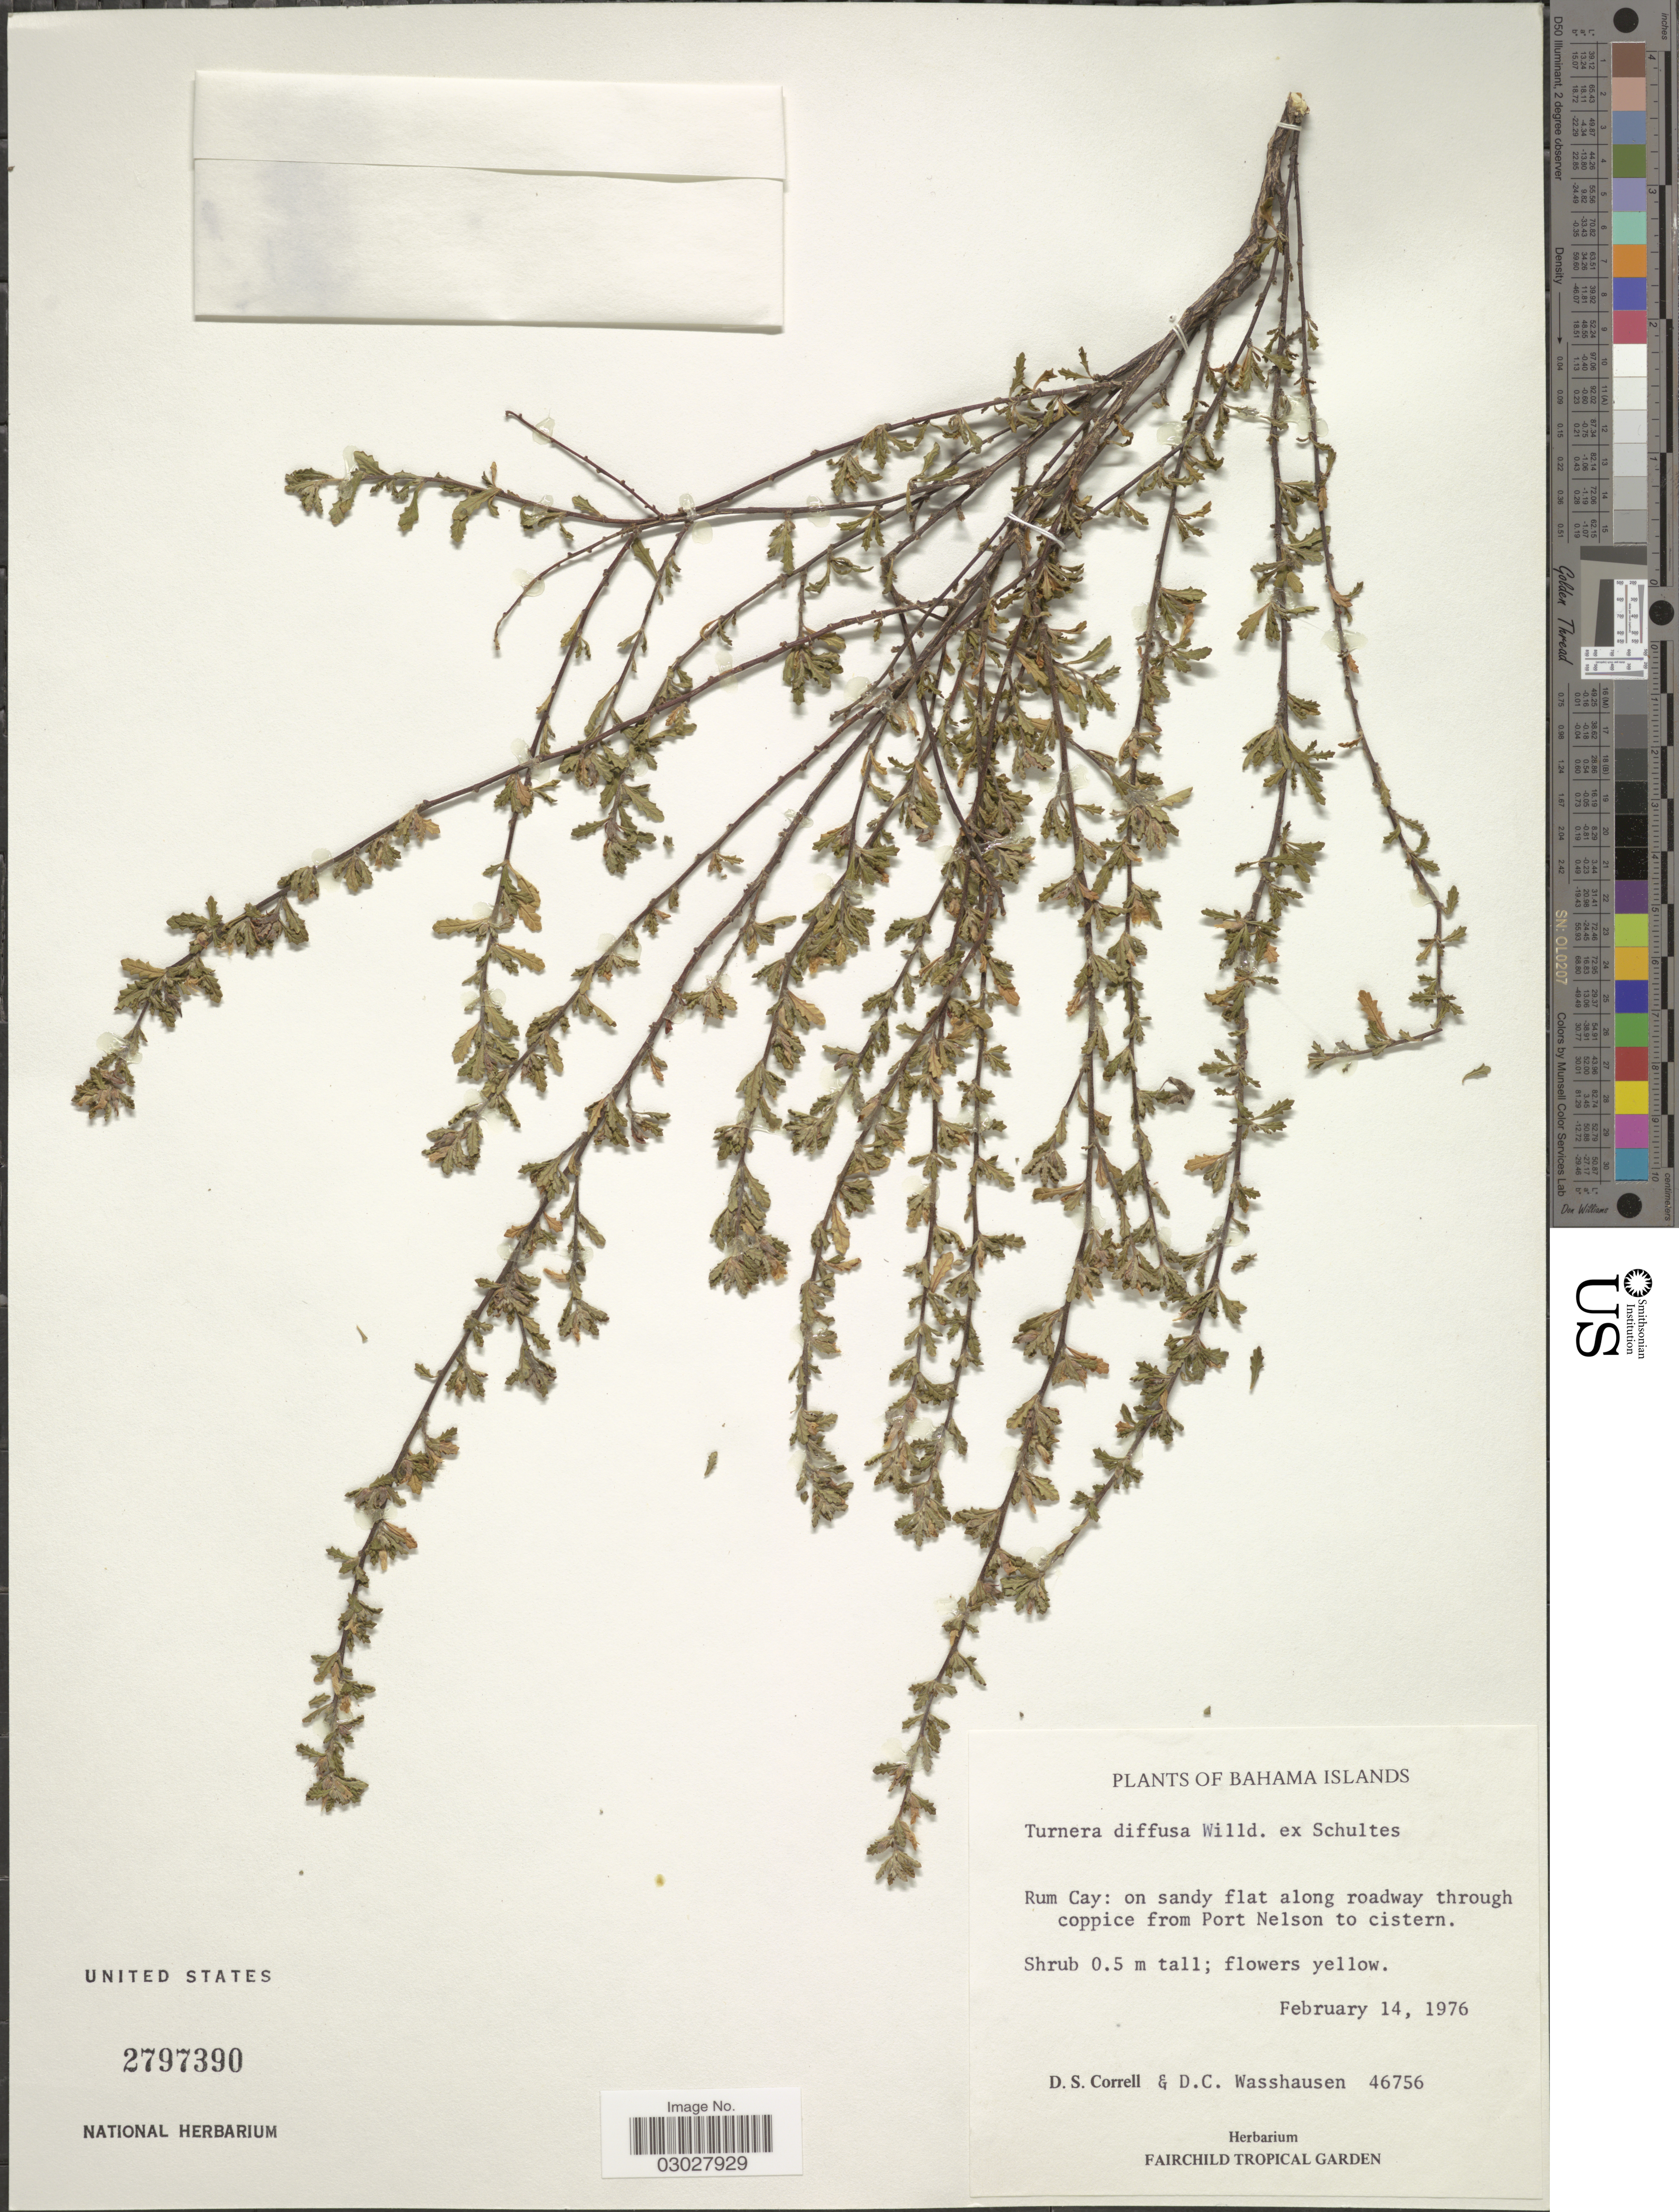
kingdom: Plantae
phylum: Tracheophyta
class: Magnoliopsida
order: Malpighiales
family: Turneraceae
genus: Turnera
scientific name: Turnera diffusa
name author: Willd. ex Schult.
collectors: D. S. Correll & D. C. Wasshausen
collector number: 46756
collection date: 1976-02-14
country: Bahamas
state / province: Rum Cay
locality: Flat along roadway through coppice from Port Nelson to cistern.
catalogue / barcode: US 2797390